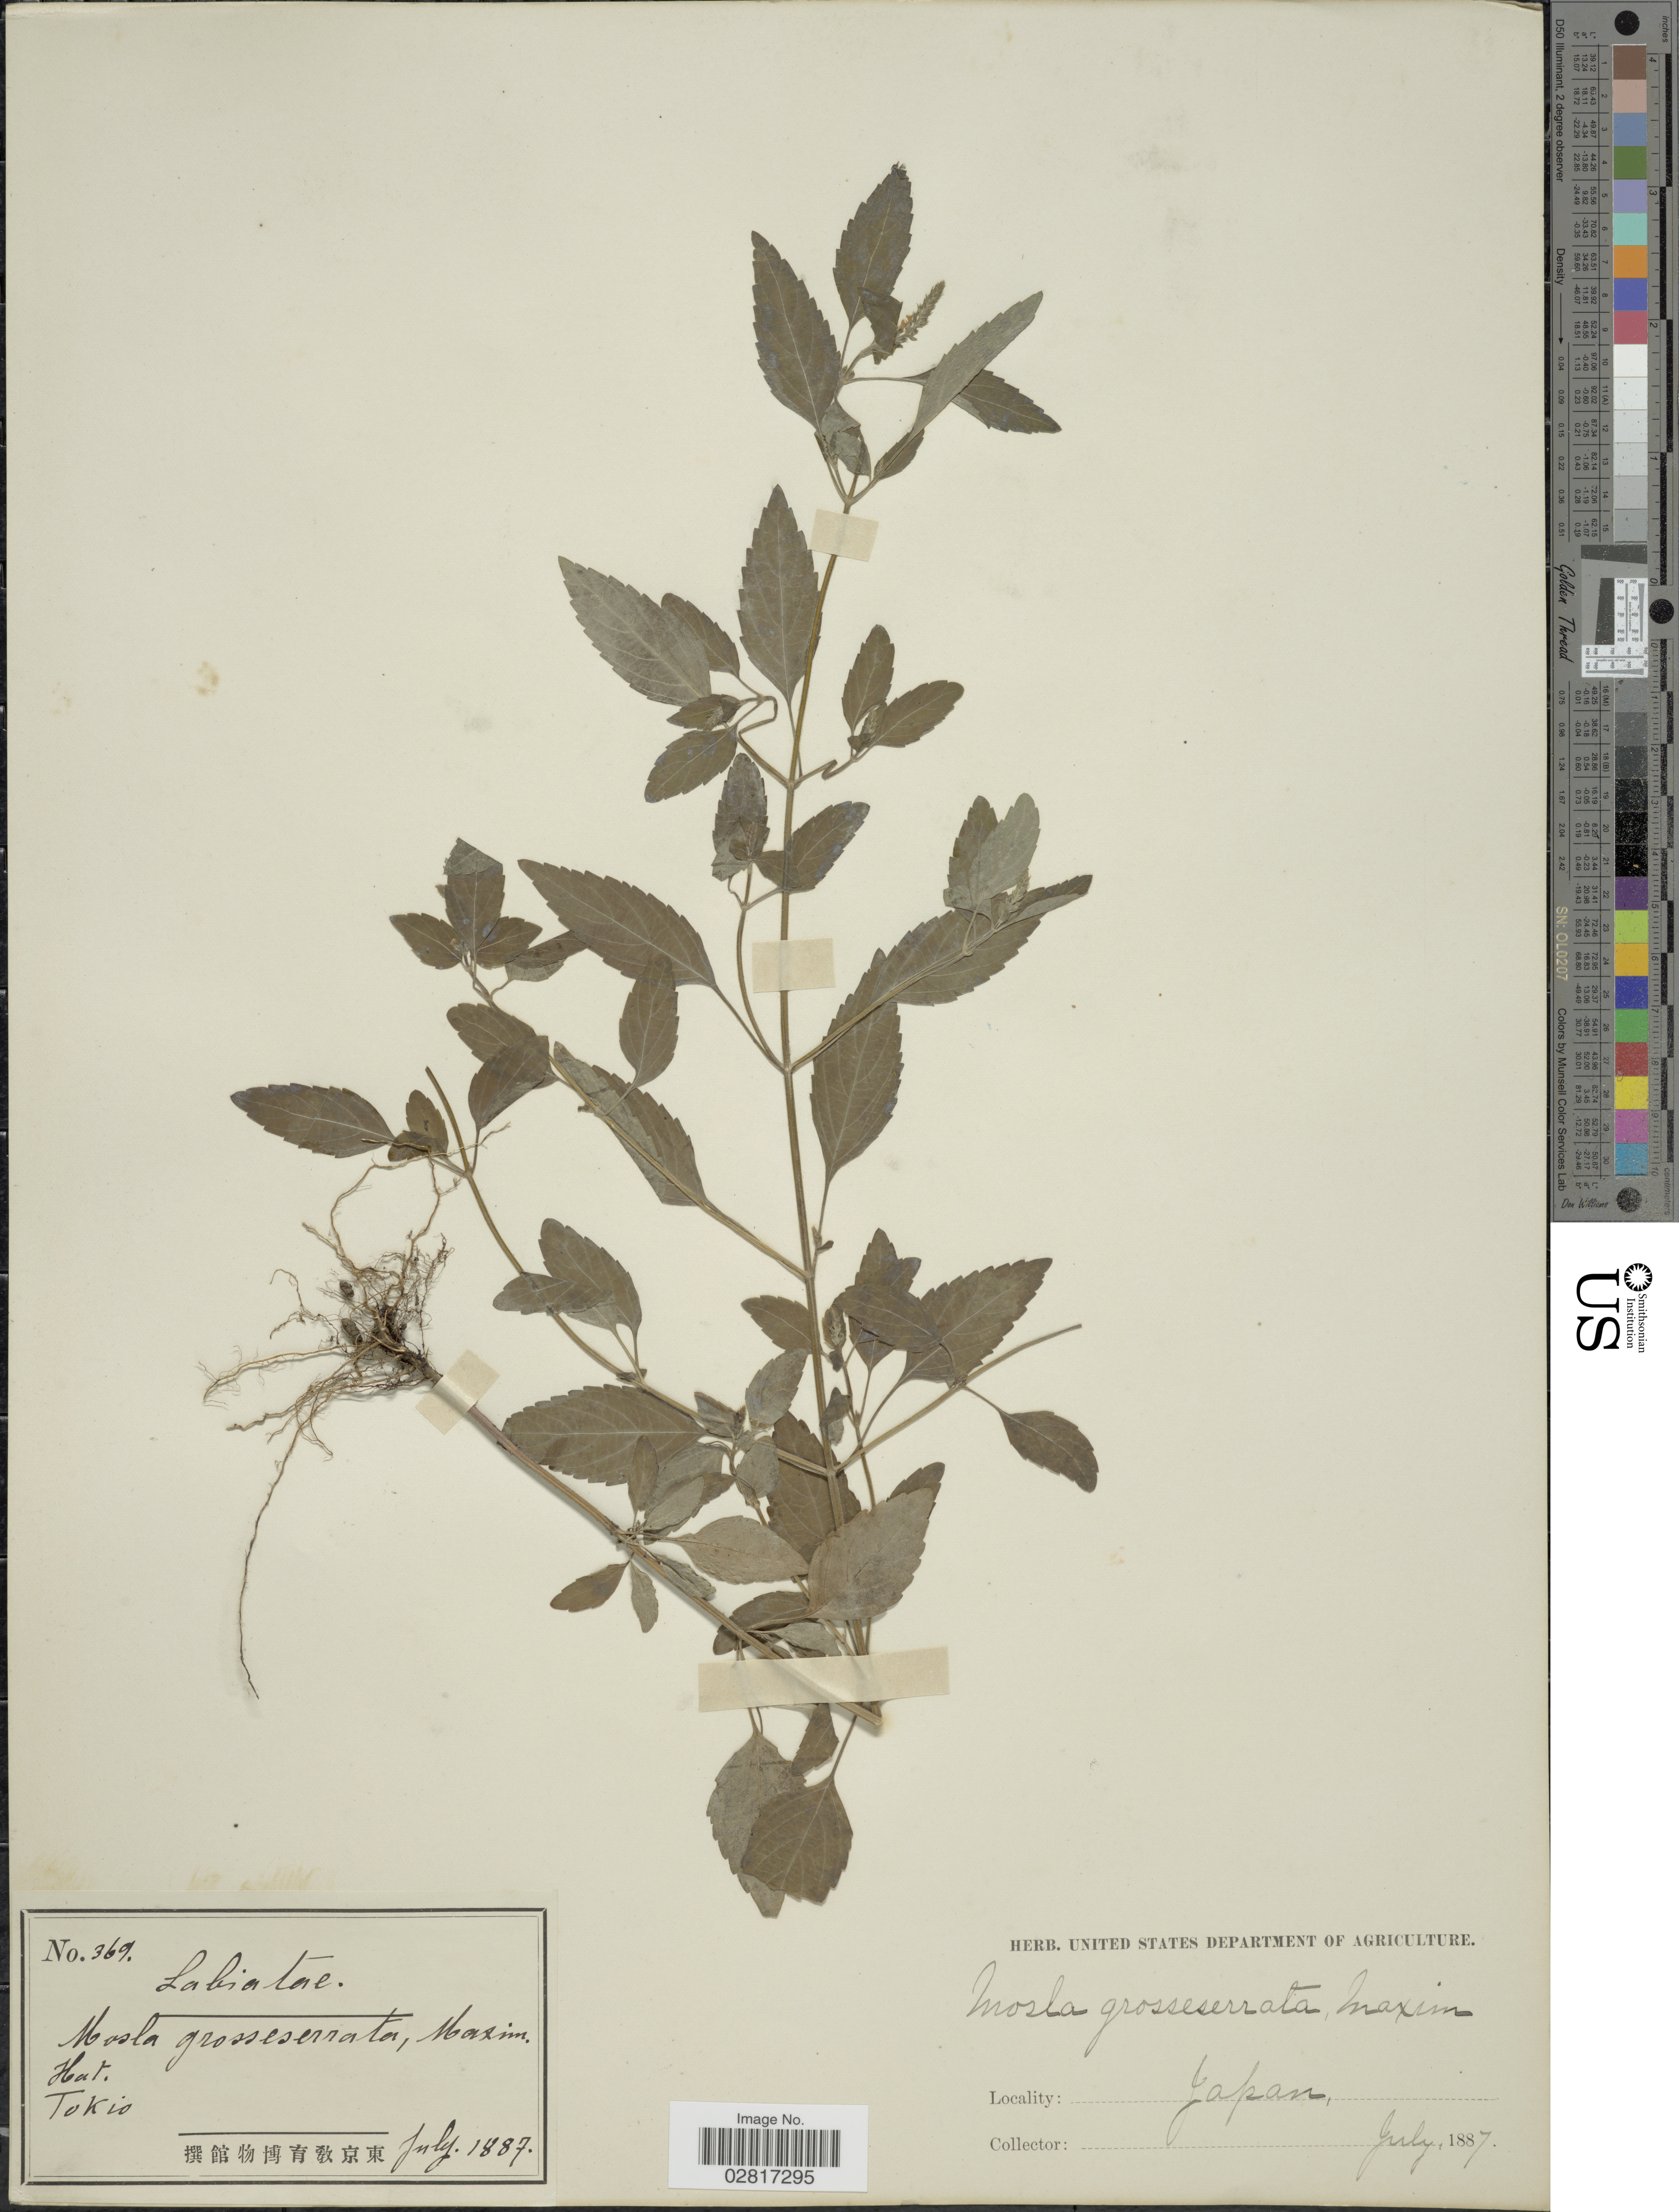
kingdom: Plantae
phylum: Tracheophyta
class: Magnoliopsida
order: Lamiales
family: Lamiaceae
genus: Mosla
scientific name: Mosla dianthera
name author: (Roxb.) Maxim.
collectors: ex herb. U. S. Department of Agriculture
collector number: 369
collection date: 1887-07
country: Japan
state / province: Tokyo, Federal City of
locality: Tokio.